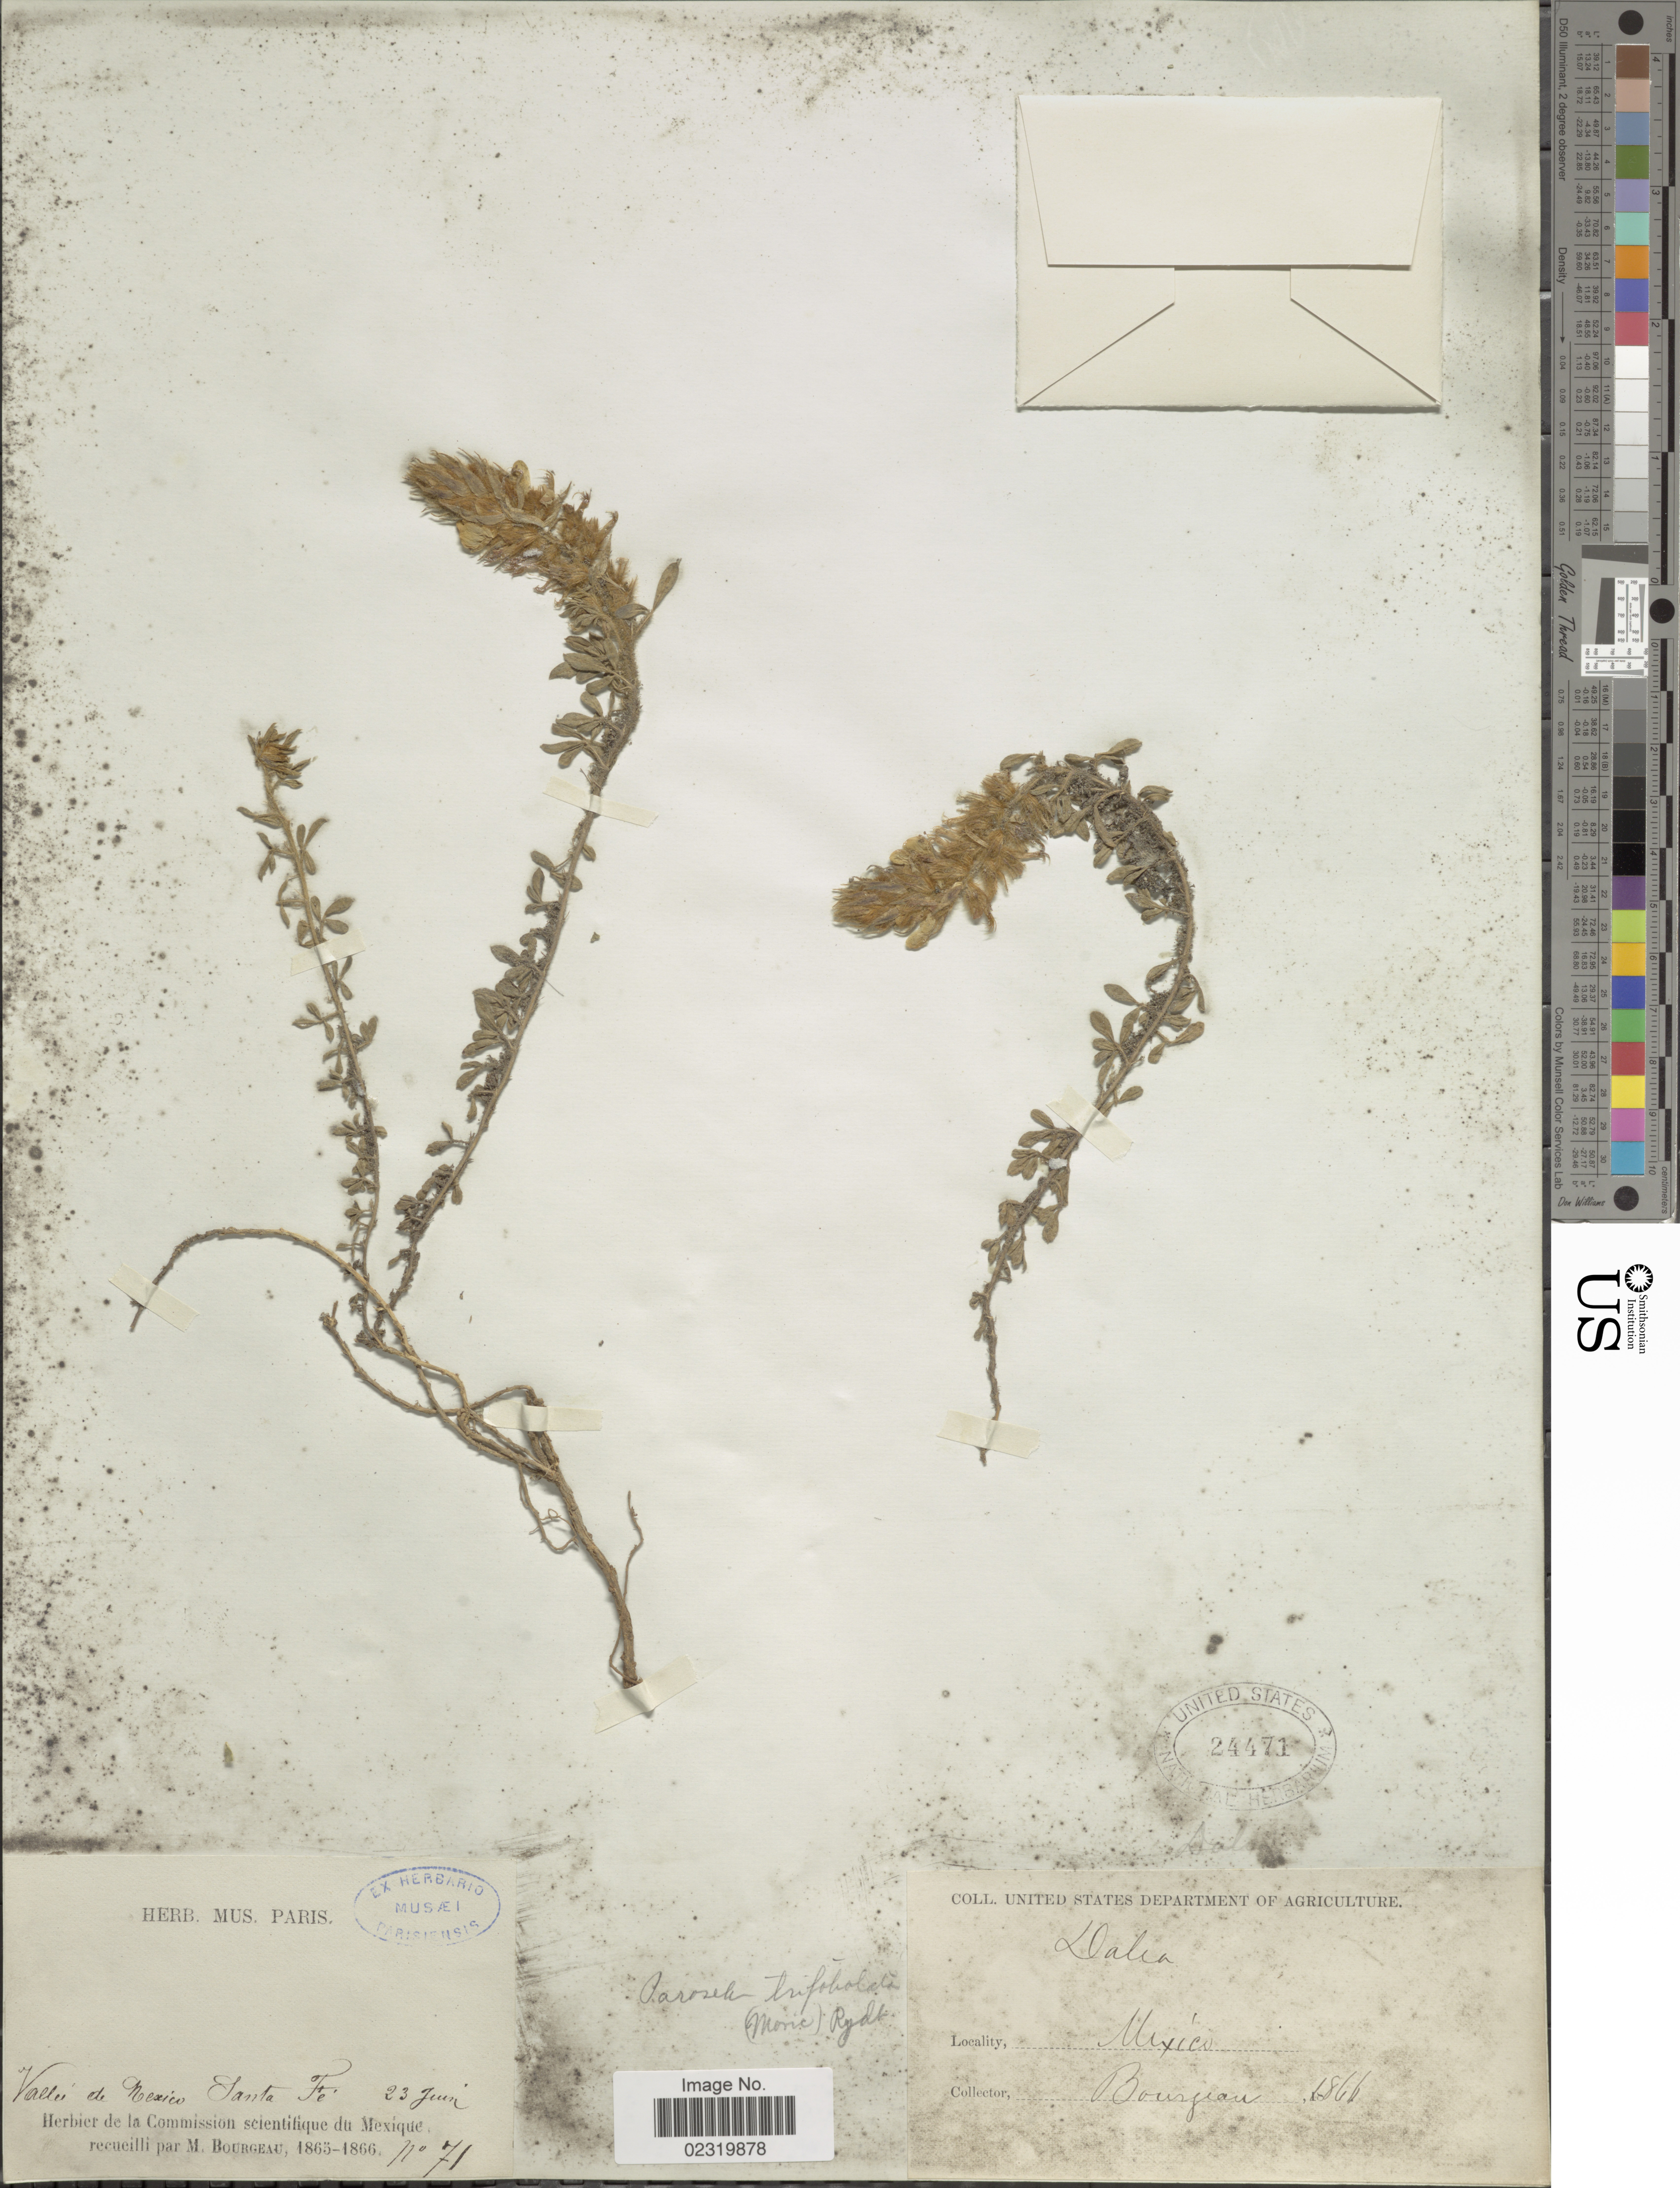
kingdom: Plantae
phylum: Tracheophyta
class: Magnoliopsida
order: Fabales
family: Fabaceae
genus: Dalea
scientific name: Dalea prostrata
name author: Ortega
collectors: M. Bourgeau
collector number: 71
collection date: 1865-06-23/1866-06-23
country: Mexico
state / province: México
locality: Valleé de Mexico. Santa Fe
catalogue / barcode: US 24471